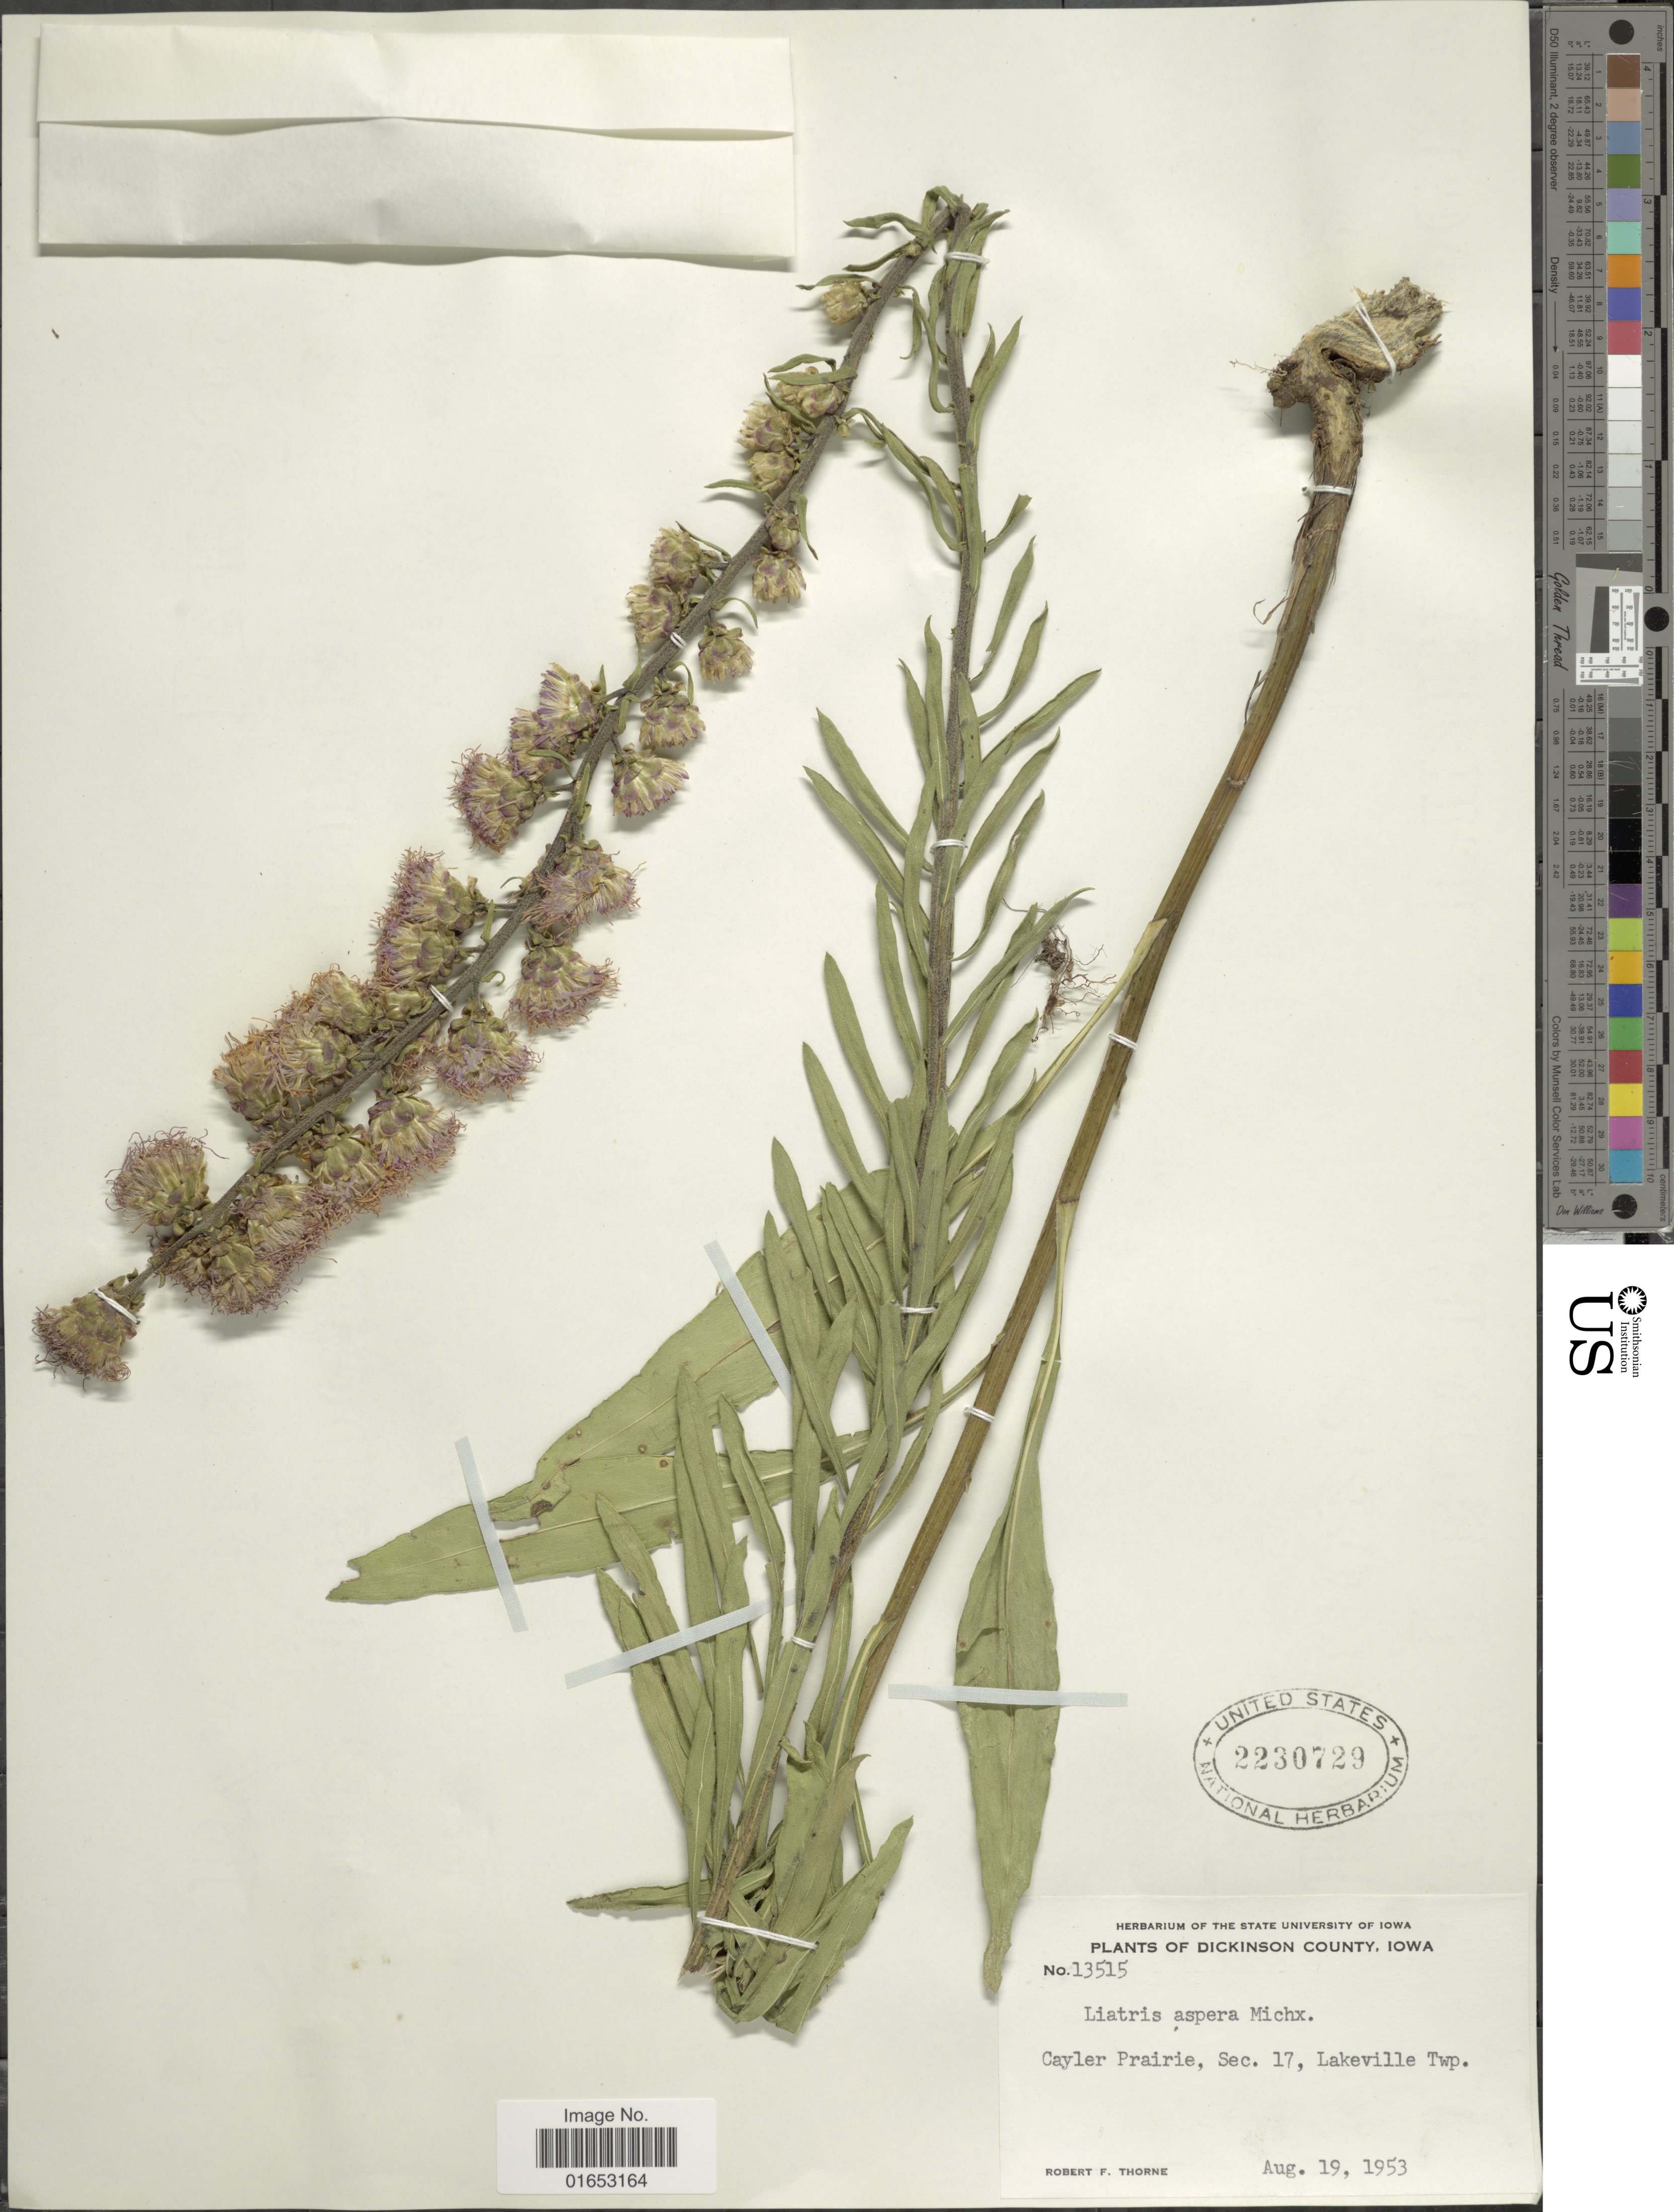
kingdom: Plantae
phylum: Tracheophyta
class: Magnoliopsida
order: Asterales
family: Asteraceae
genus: Liatris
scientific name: Liatris aspera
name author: Michx.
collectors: R. F. Thorne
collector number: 13515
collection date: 1953-08-19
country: United States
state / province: Iowa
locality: Dickinson County, Cayler Prairie, Sec. 17, Lakerville Twp.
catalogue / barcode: US 2230729